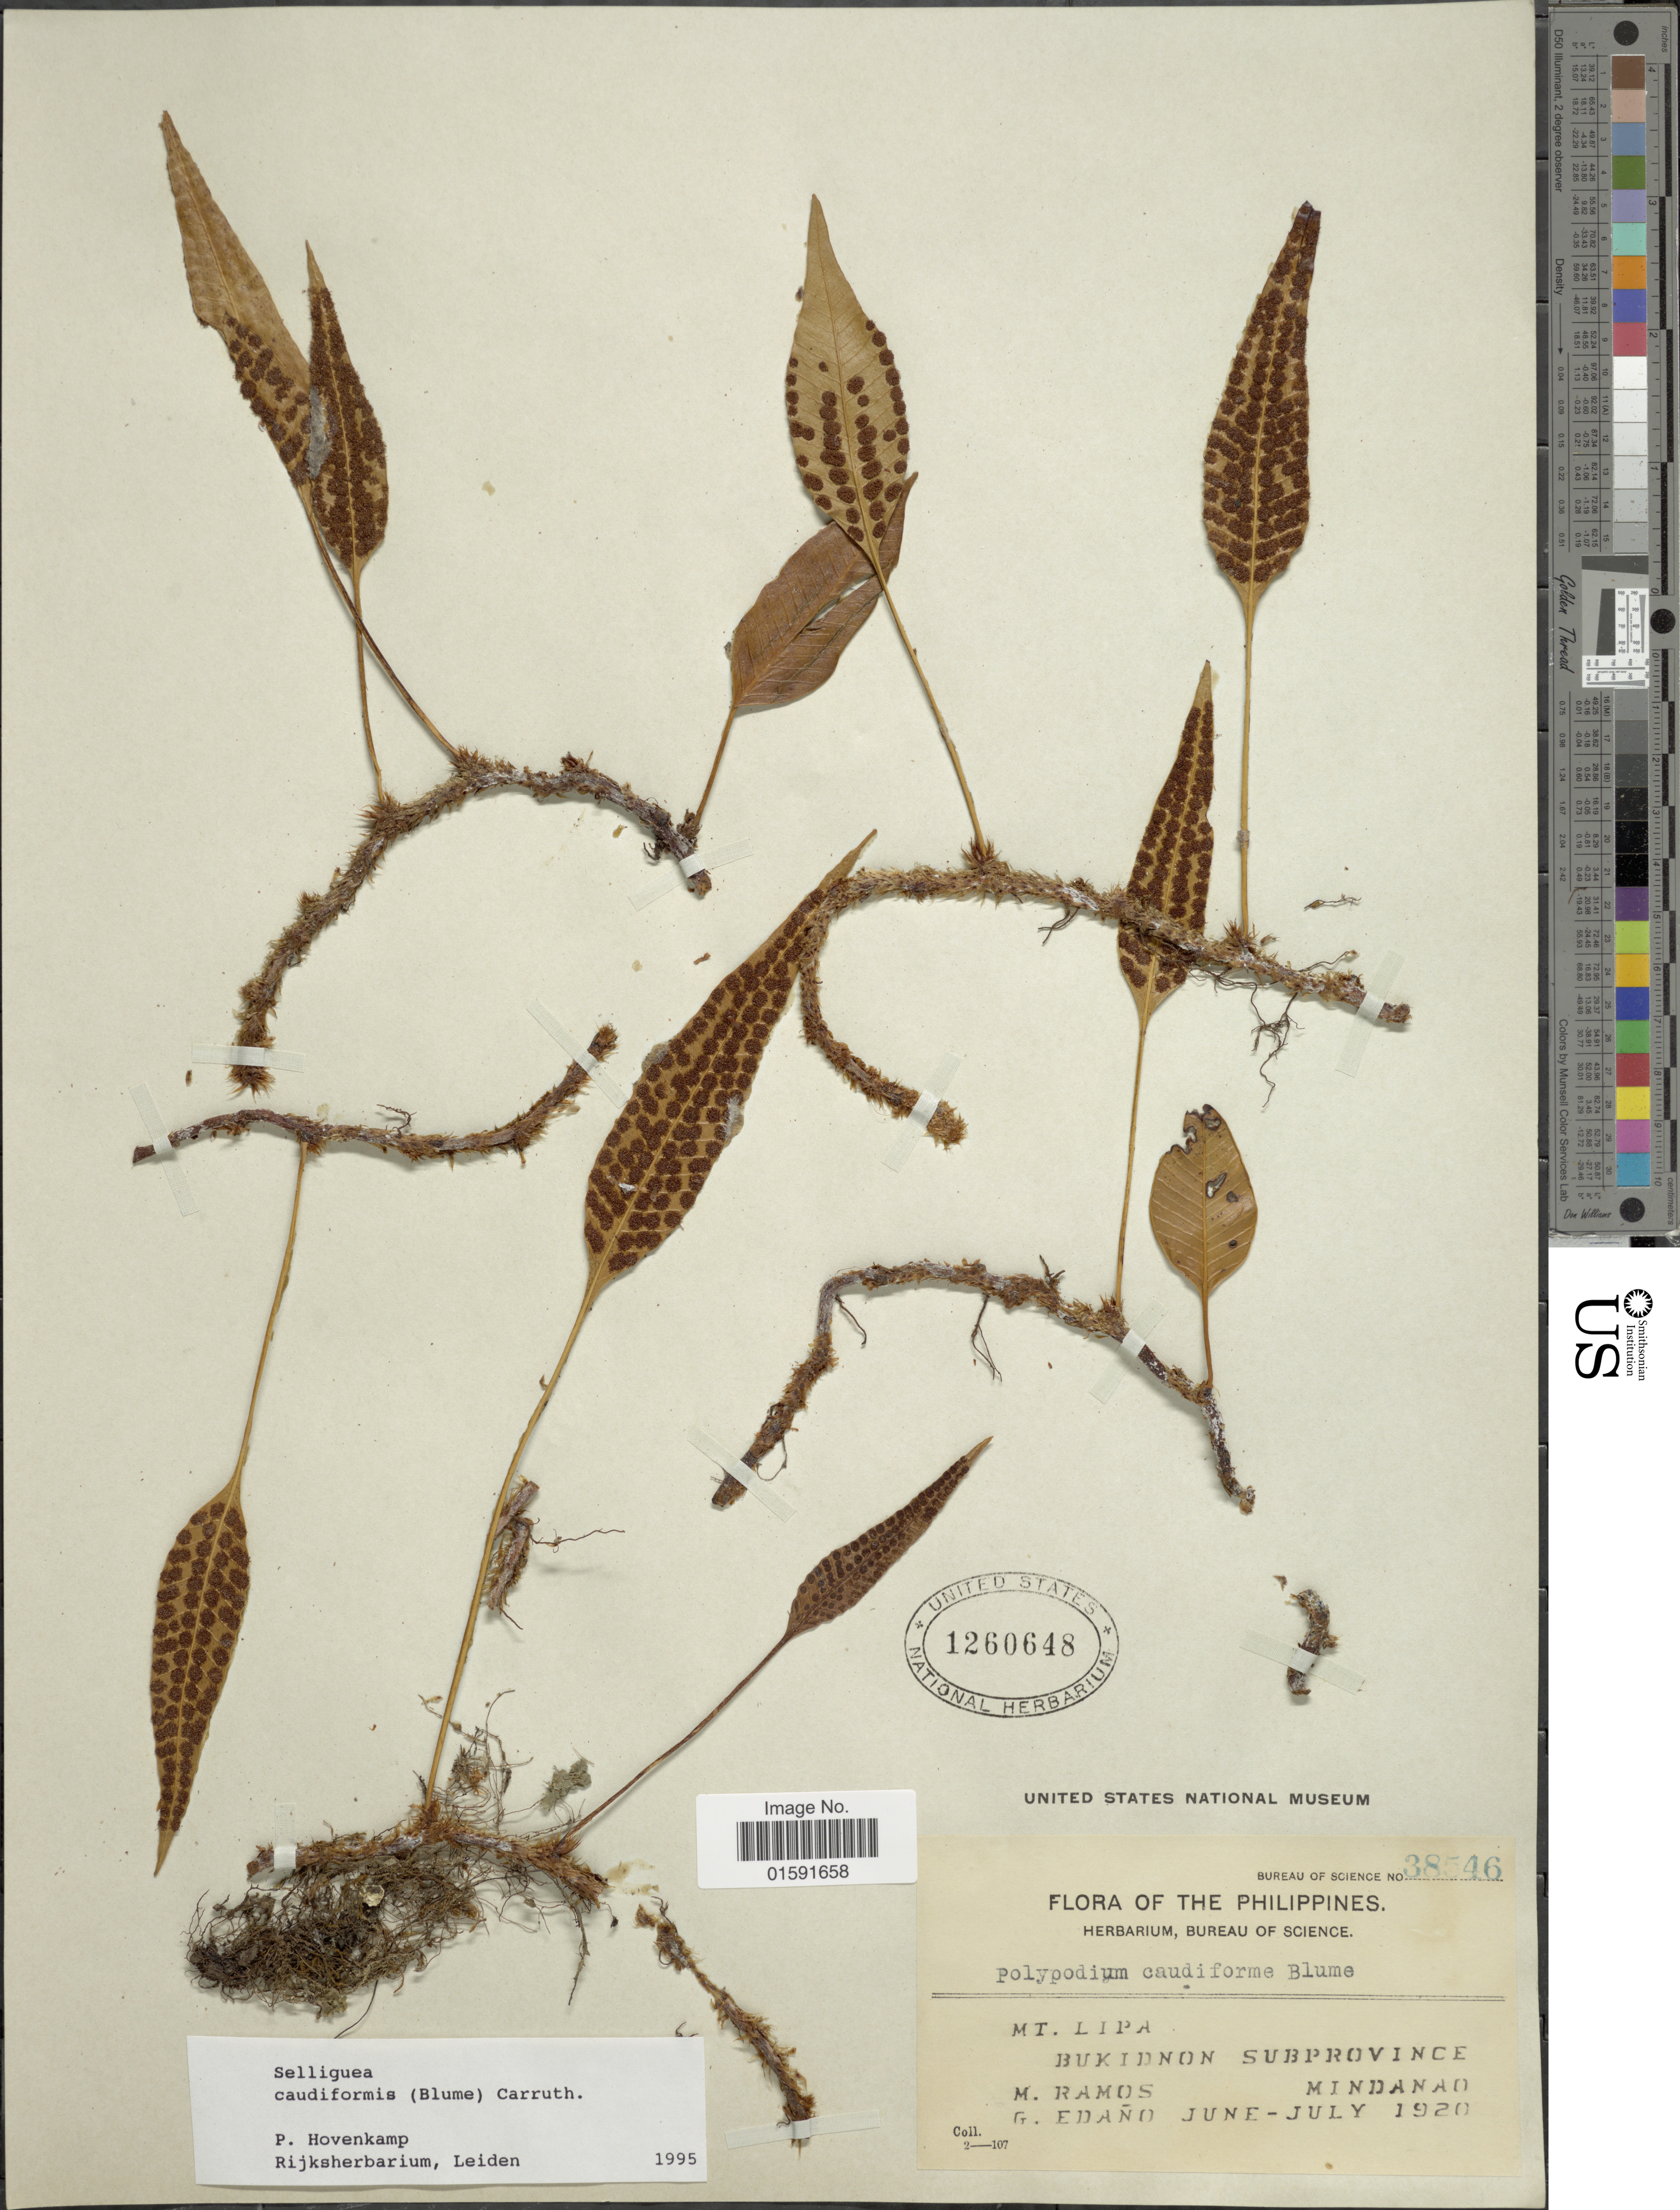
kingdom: Plantae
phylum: Tracheophyta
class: Polypodiopsida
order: Polypodiales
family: Polypodiaceae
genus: Selliguea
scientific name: Selliguea caudiformis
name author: (Blume) J. Sm.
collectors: M. Ramos & G. Edaño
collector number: Bureau of Science 38546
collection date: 1920-06/1920-07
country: Philippines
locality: Mt. Lipa, Bukidnon Subprovince Mindanao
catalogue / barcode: US 1260648